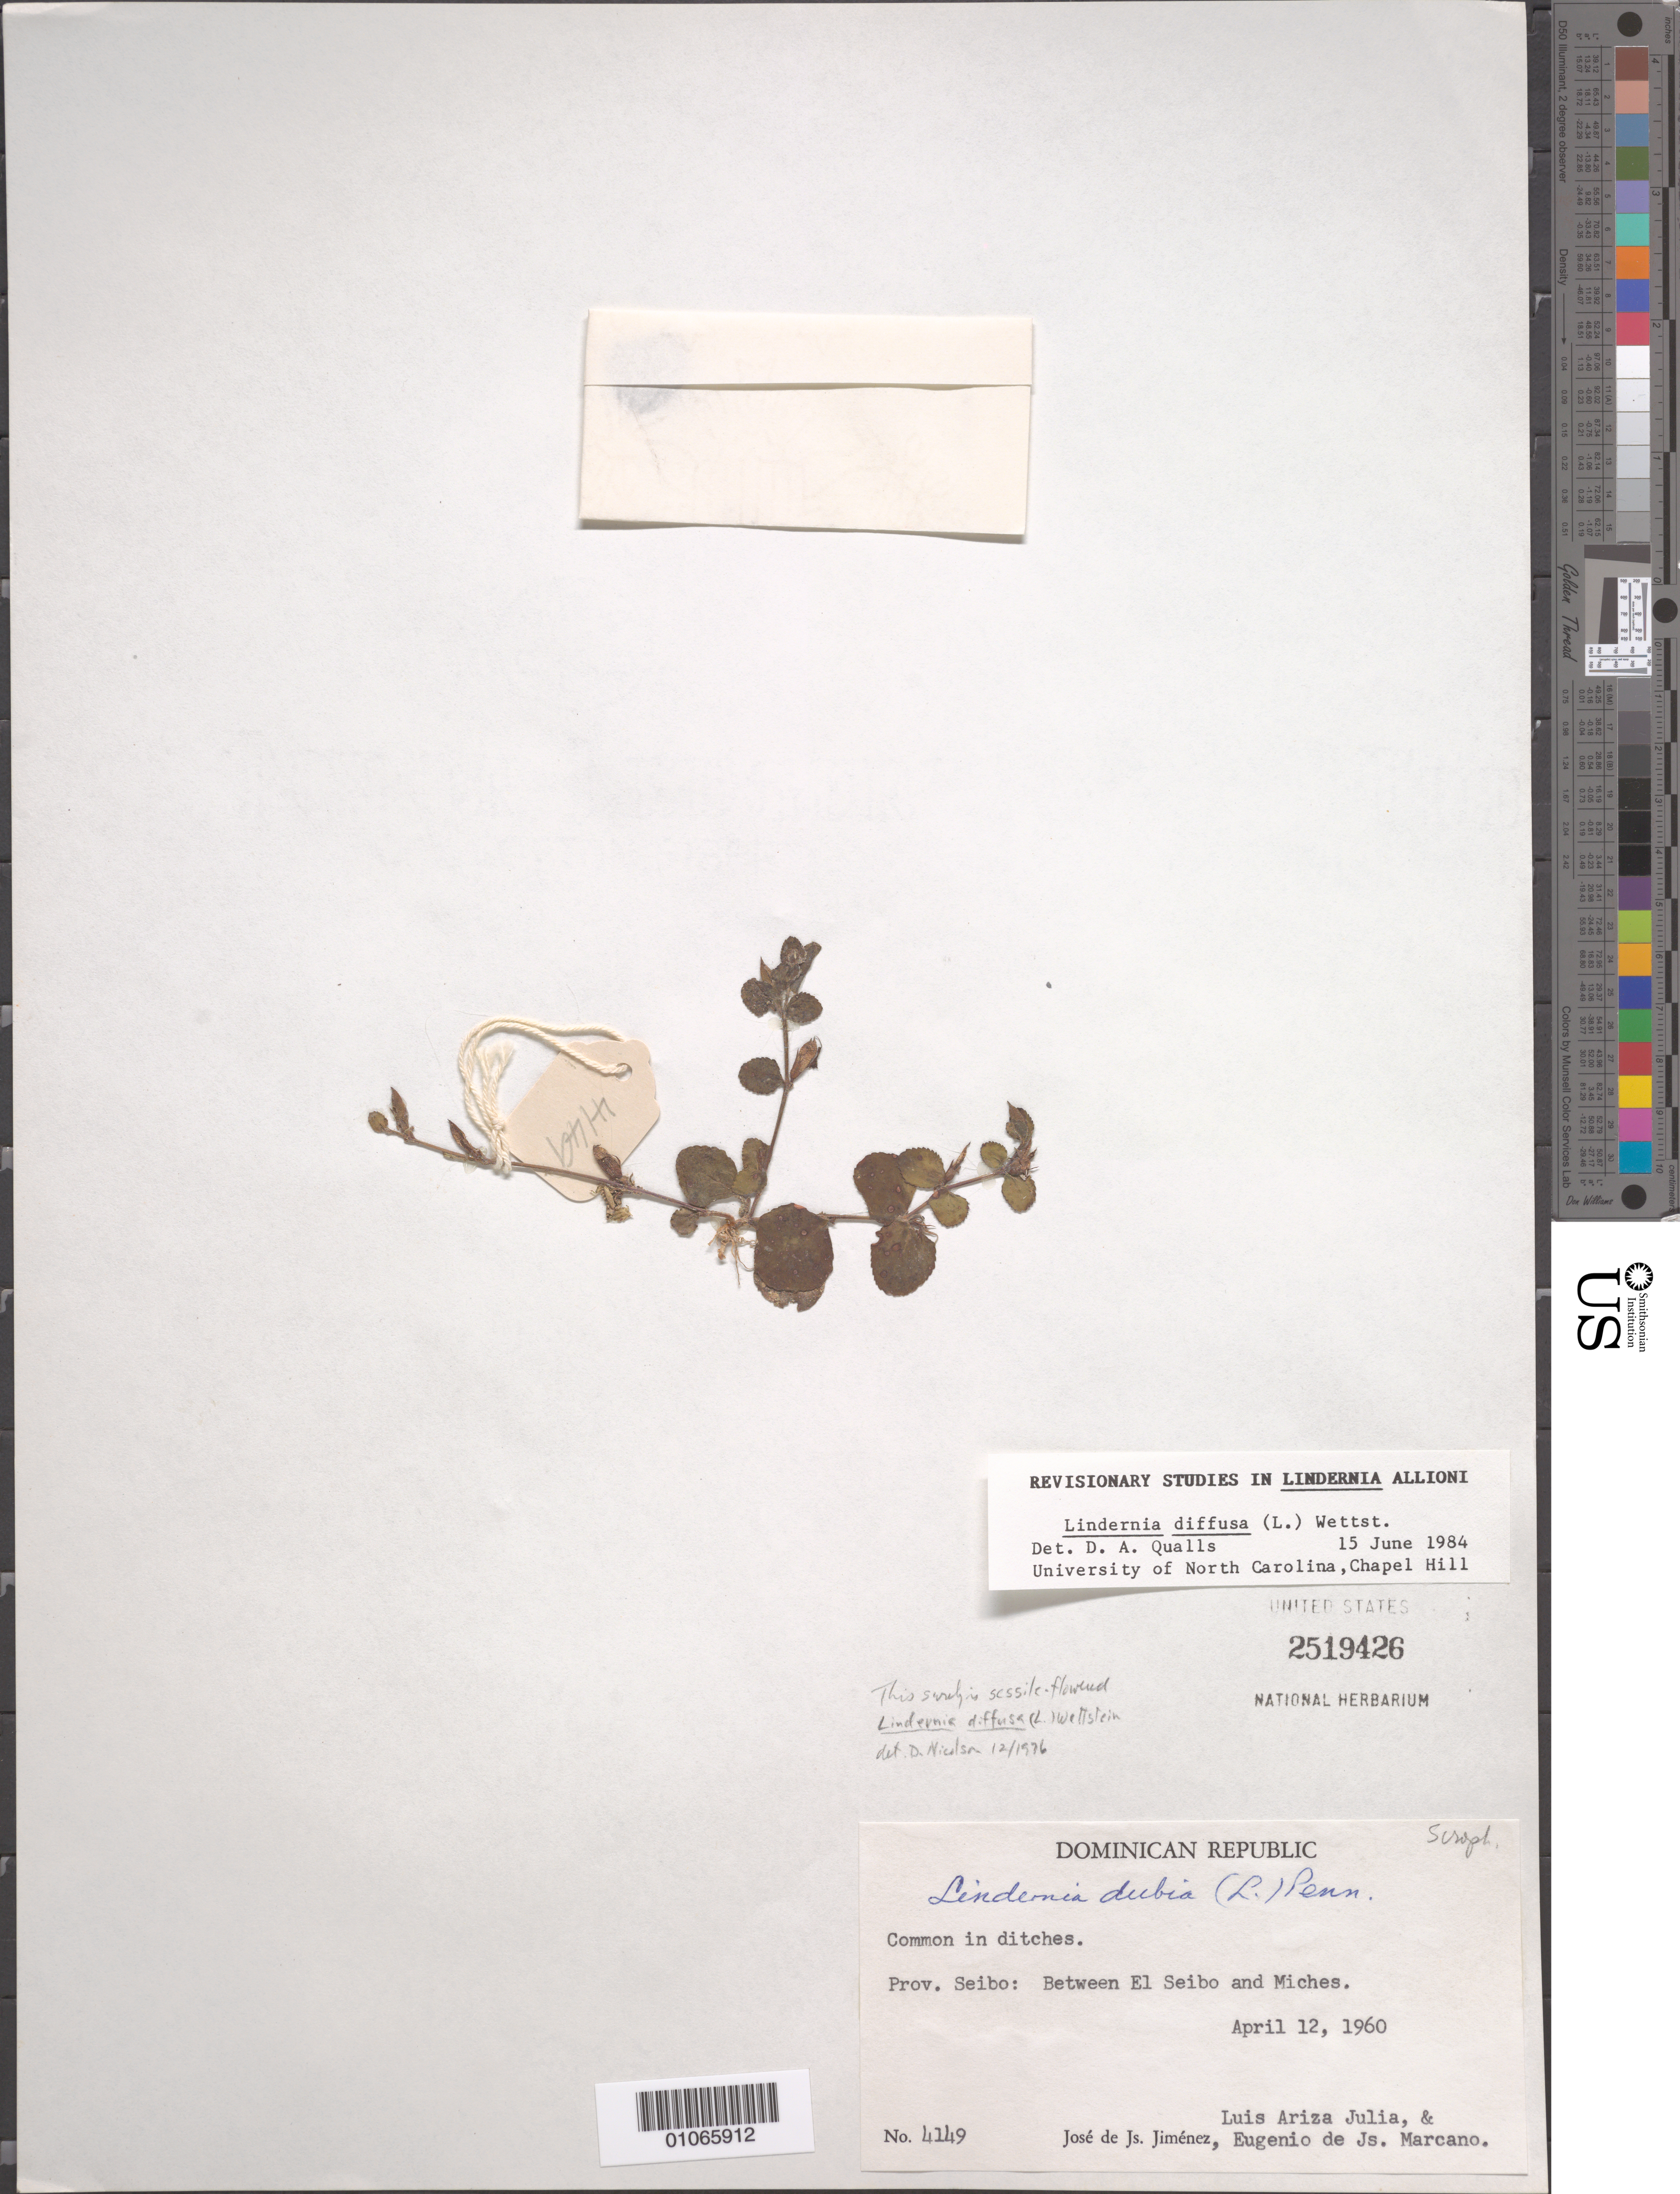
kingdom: Plantae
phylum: Tracheophyta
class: Magnoliopsida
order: Lamiales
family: Linderniaceae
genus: Lindernia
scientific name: Lindernia diffusa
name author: (L.) Wettst.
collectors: J. J. Jiménez Almonte & E. J. Marcano F.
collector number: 4149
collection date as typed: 12 Apr 1960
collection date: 1960-04-12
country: Dominican Republic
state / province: El Seibo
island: Hispaniola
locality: Between El Seibo and Miches.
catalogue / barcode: US 2519426